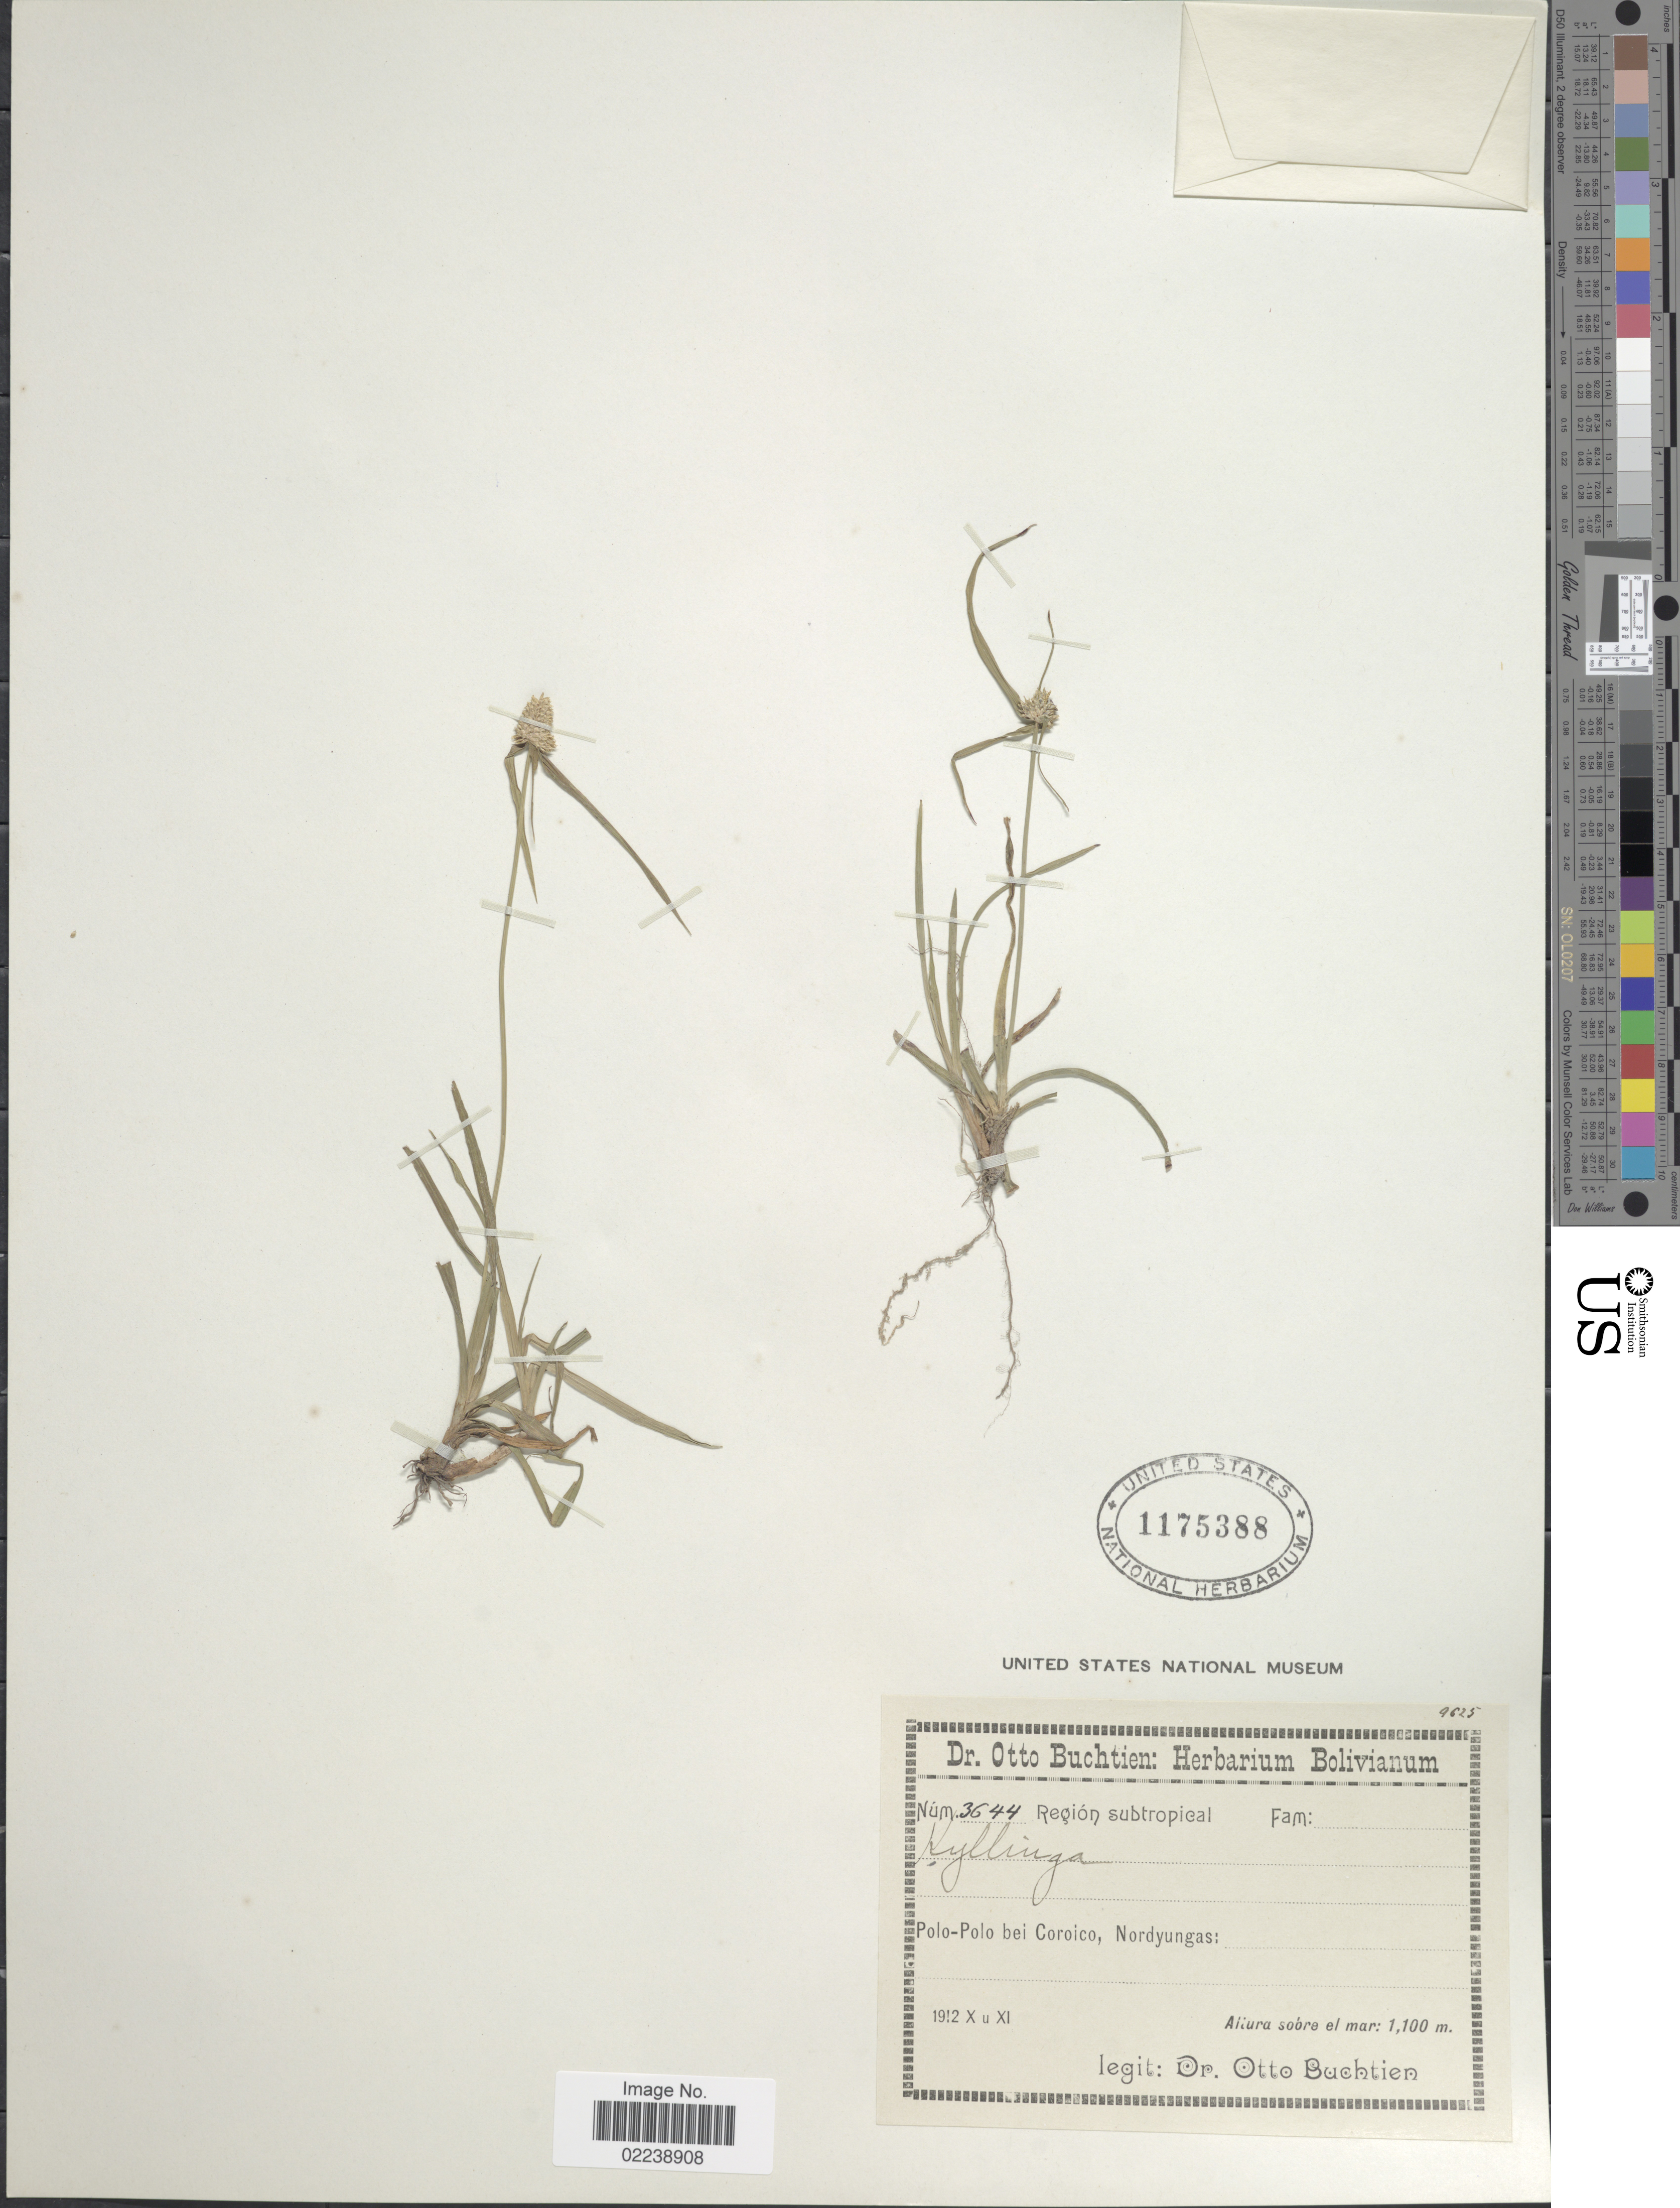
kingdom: Plantae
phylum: Tracheophyta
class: Liliopsida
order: Poales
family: Cyperaceae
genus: Cyperus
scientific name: Cyperus sesquiflorus subsp. sesquiflorus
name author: (Torr.) Mattf. & Kük.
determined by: Strong, M. T., (US), Smithsonian Institution - National Museum of Natural History (UNITED STATES)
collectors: O. Buchtien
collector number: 3644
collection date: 1912-10/1912-11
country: Bolivia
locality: Poo-Polo bei Coroico, Nordyungas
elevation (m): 1100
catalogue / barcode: US 1175388